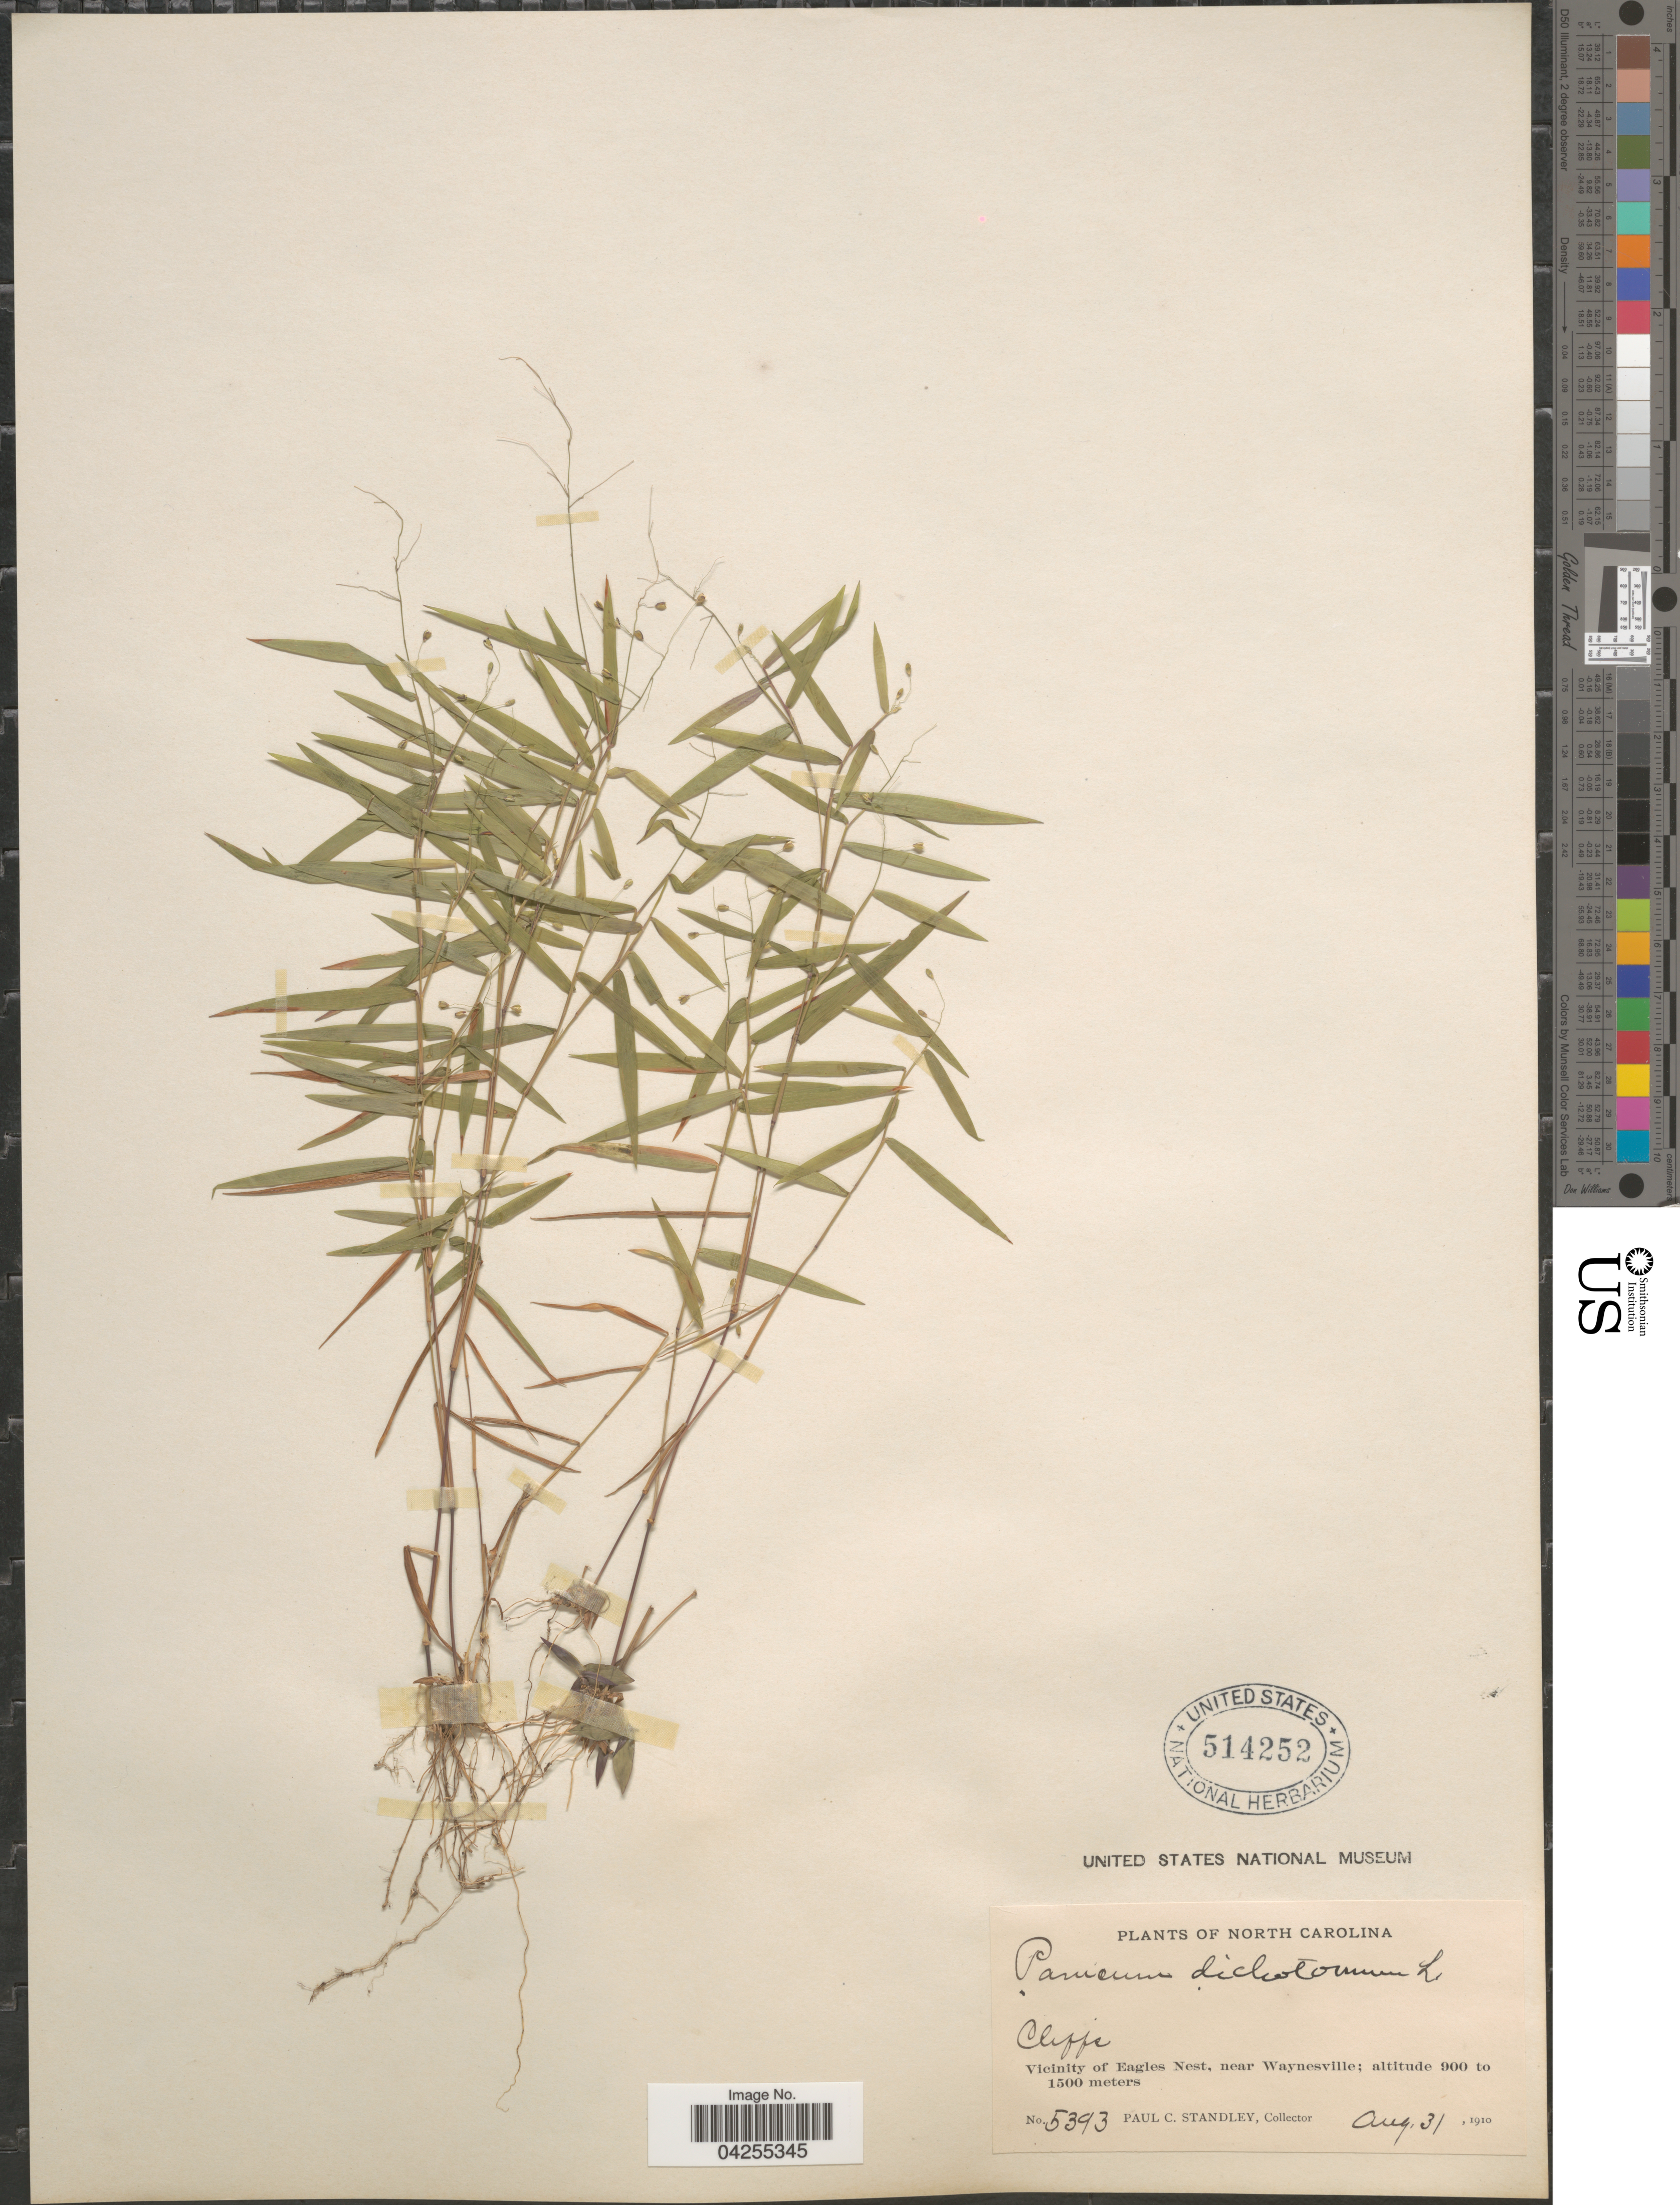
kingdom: Plantae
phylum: Tracheophyta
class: Liliopsida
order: Poales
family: Poaceae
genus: Dichanthelium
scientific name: Dichanthelium dichotomum var. dichotomum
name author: (L.) Gould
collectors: P. C. Standley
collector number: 5393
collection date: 1910-08-31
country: United States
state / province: North Carolina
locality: Vicinity of Eagles Nest, near Waynesville.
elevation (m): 900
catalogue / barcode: US 514252